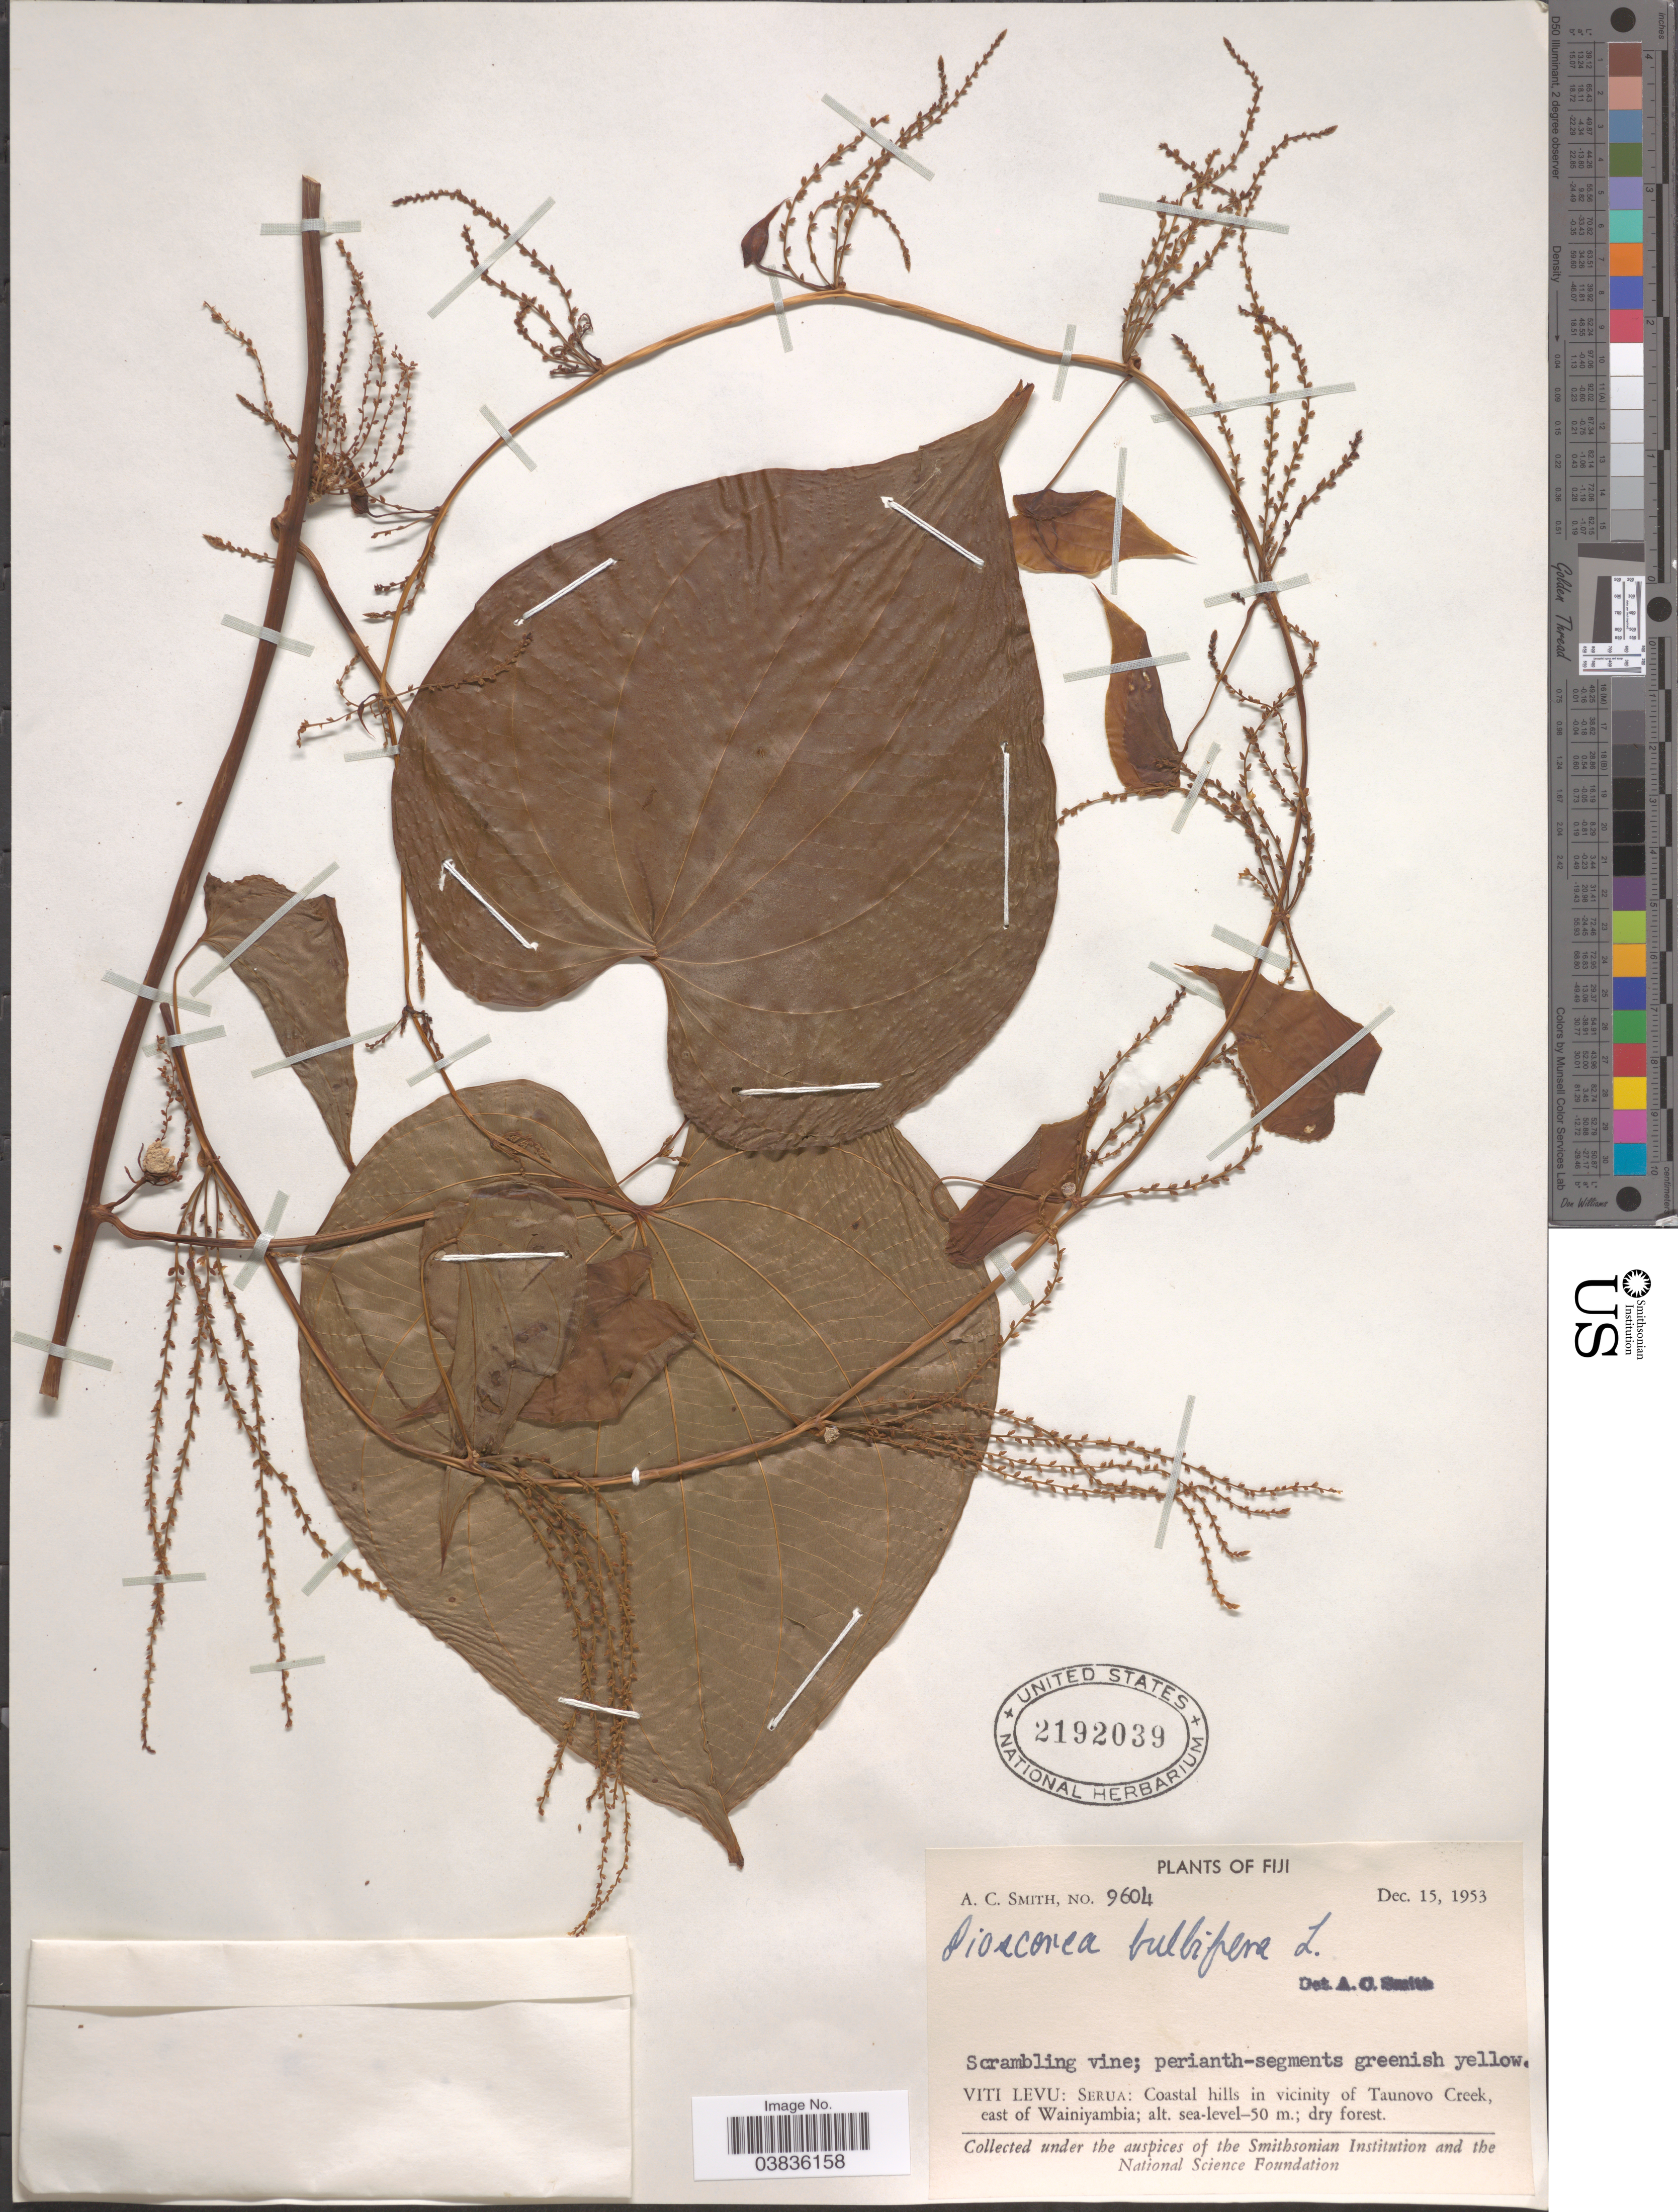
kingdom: Plantae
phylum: Tracheophyta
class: Liliopsida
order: Dioscoreales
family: Dioscoreaceae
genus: Dioscorea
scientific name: Dioscorea bulbifera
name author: L.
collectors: A. C. Smith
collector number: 9604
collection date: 1953-12-15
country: Fiji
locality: Viti Levu: Serua: Coastal hills in vicinity of Taunovo Creek, east of Wainiyambia.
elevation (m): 0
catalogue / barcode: US 2192039